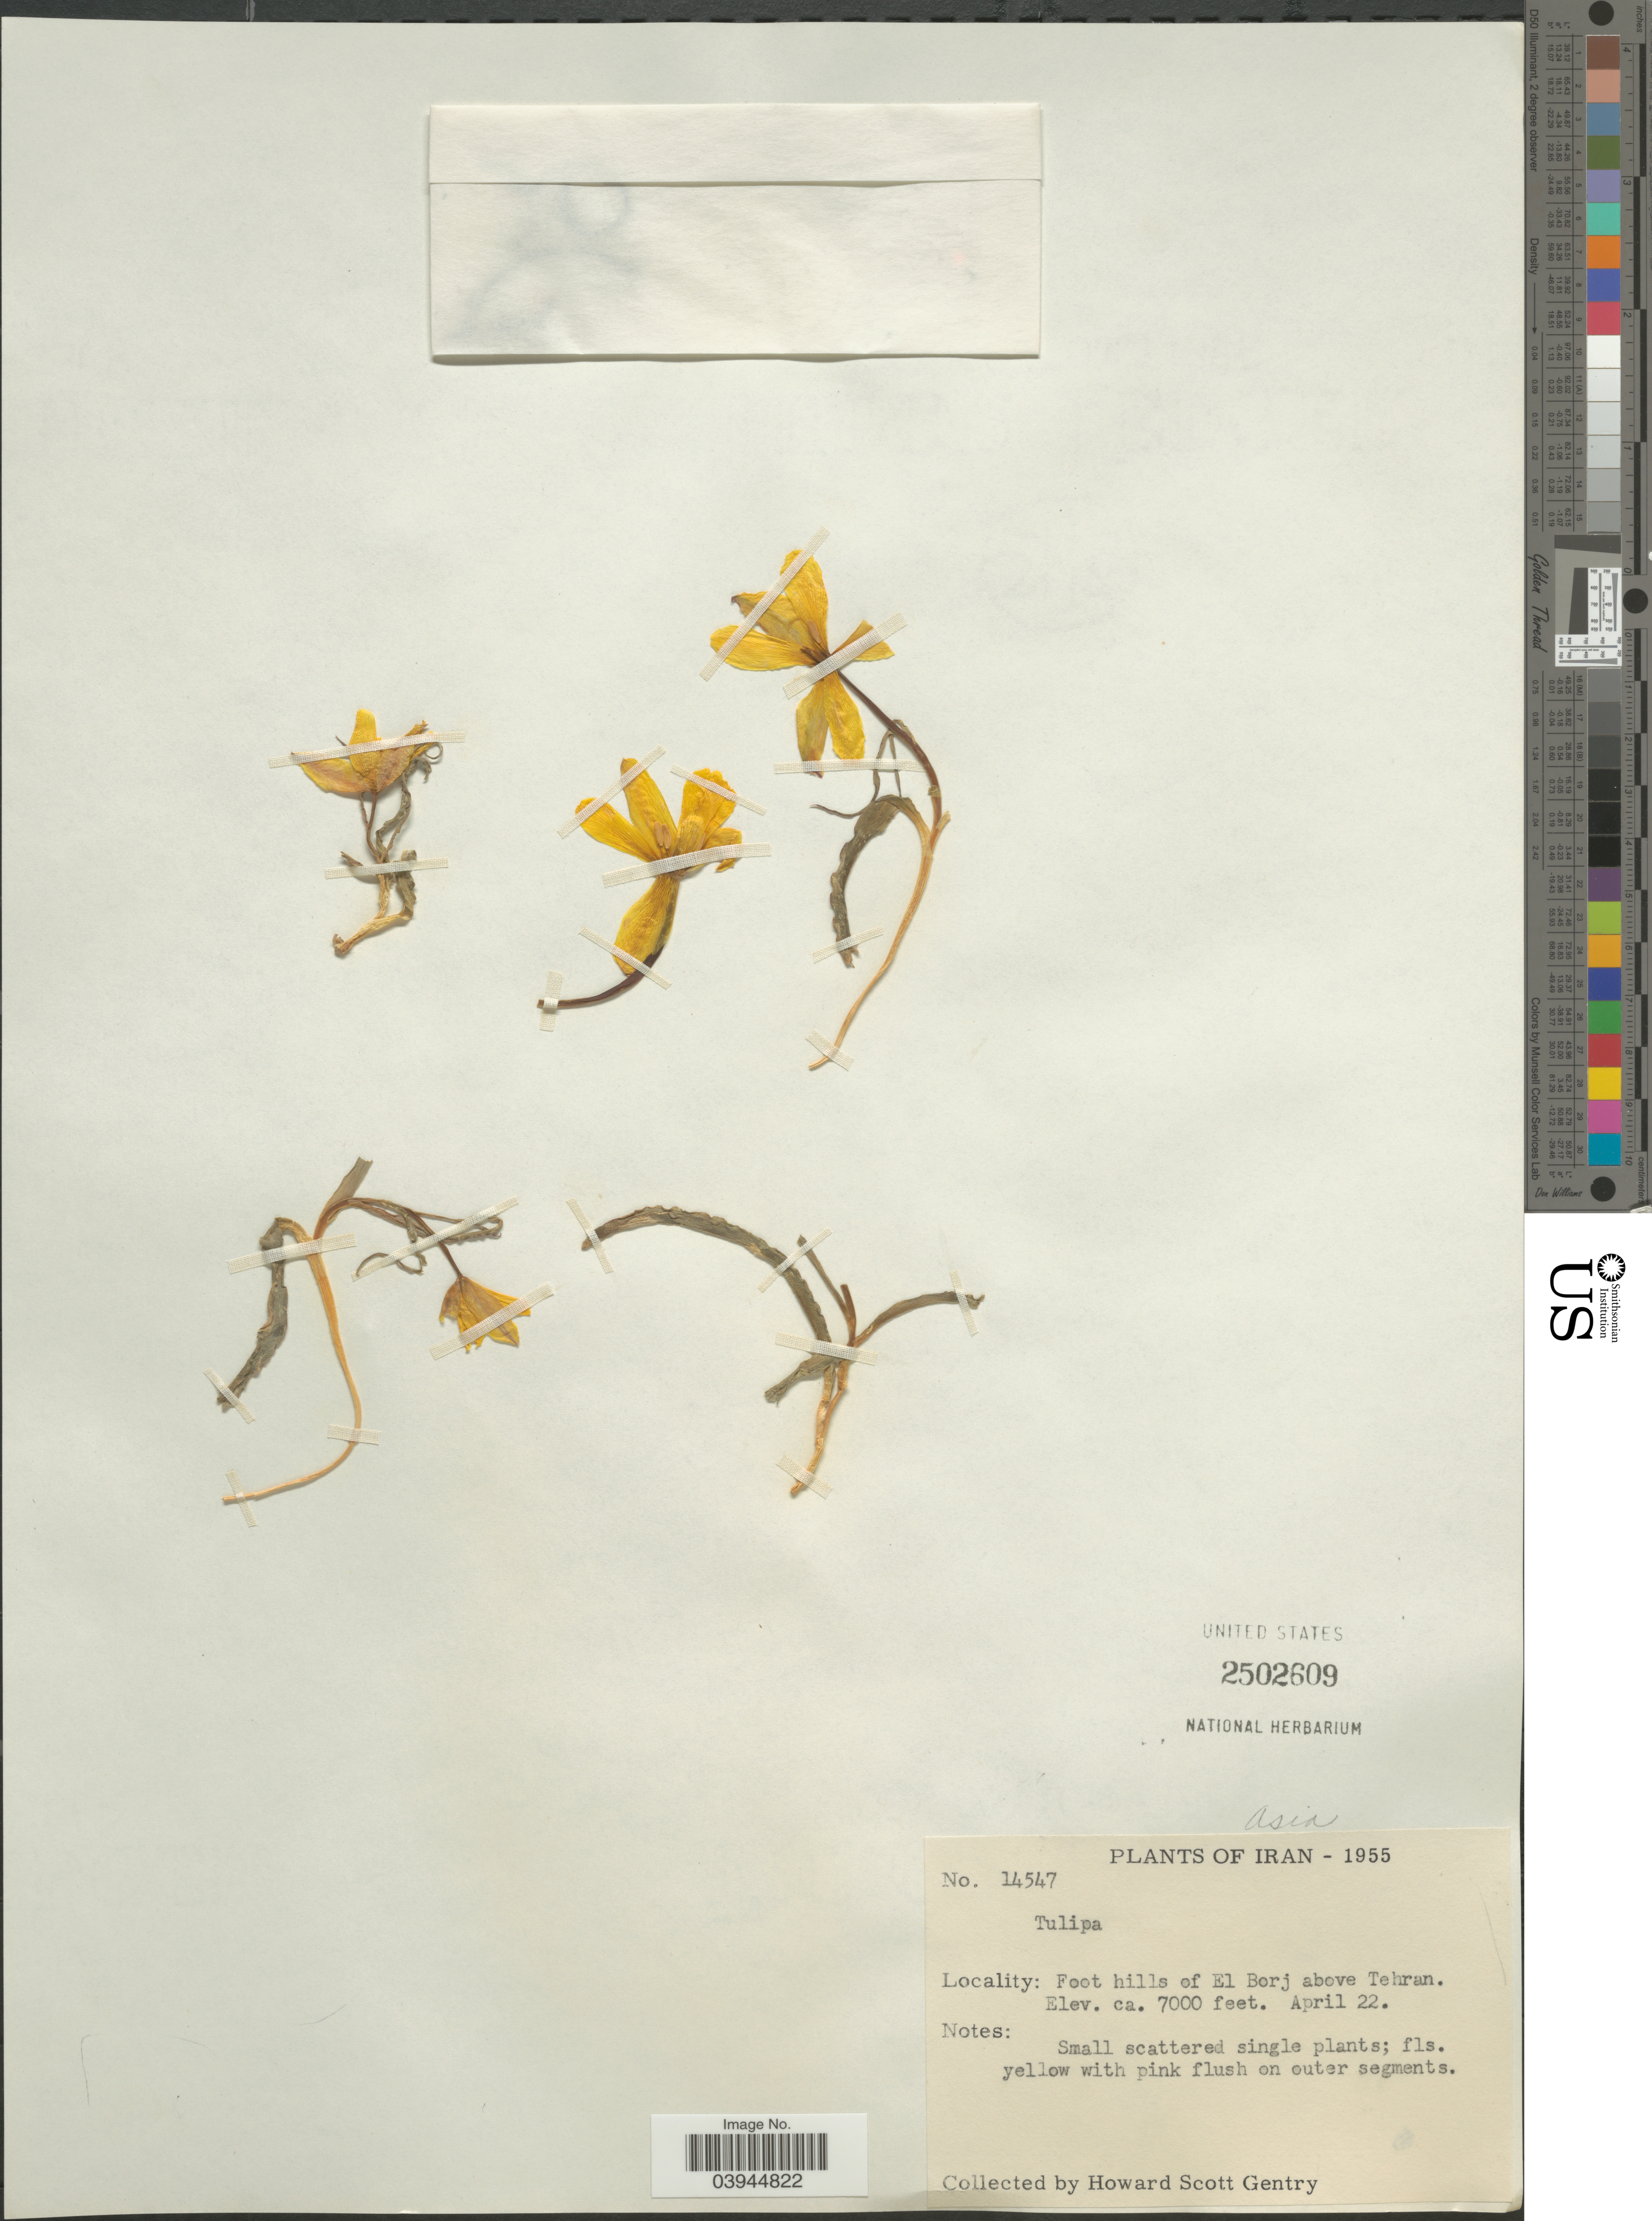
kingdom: Plantae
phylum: Tracheophyta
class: Liliopsida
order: Liliales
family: Liliaceae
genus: Tulipa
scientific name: Tulipa sp.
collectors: H. S. Gentry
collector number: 14547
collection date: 1955-04-22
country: Iran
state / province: Tehran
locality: Foot hills of El Borj above Tehran.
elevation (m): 2134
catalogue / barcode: US 2502609